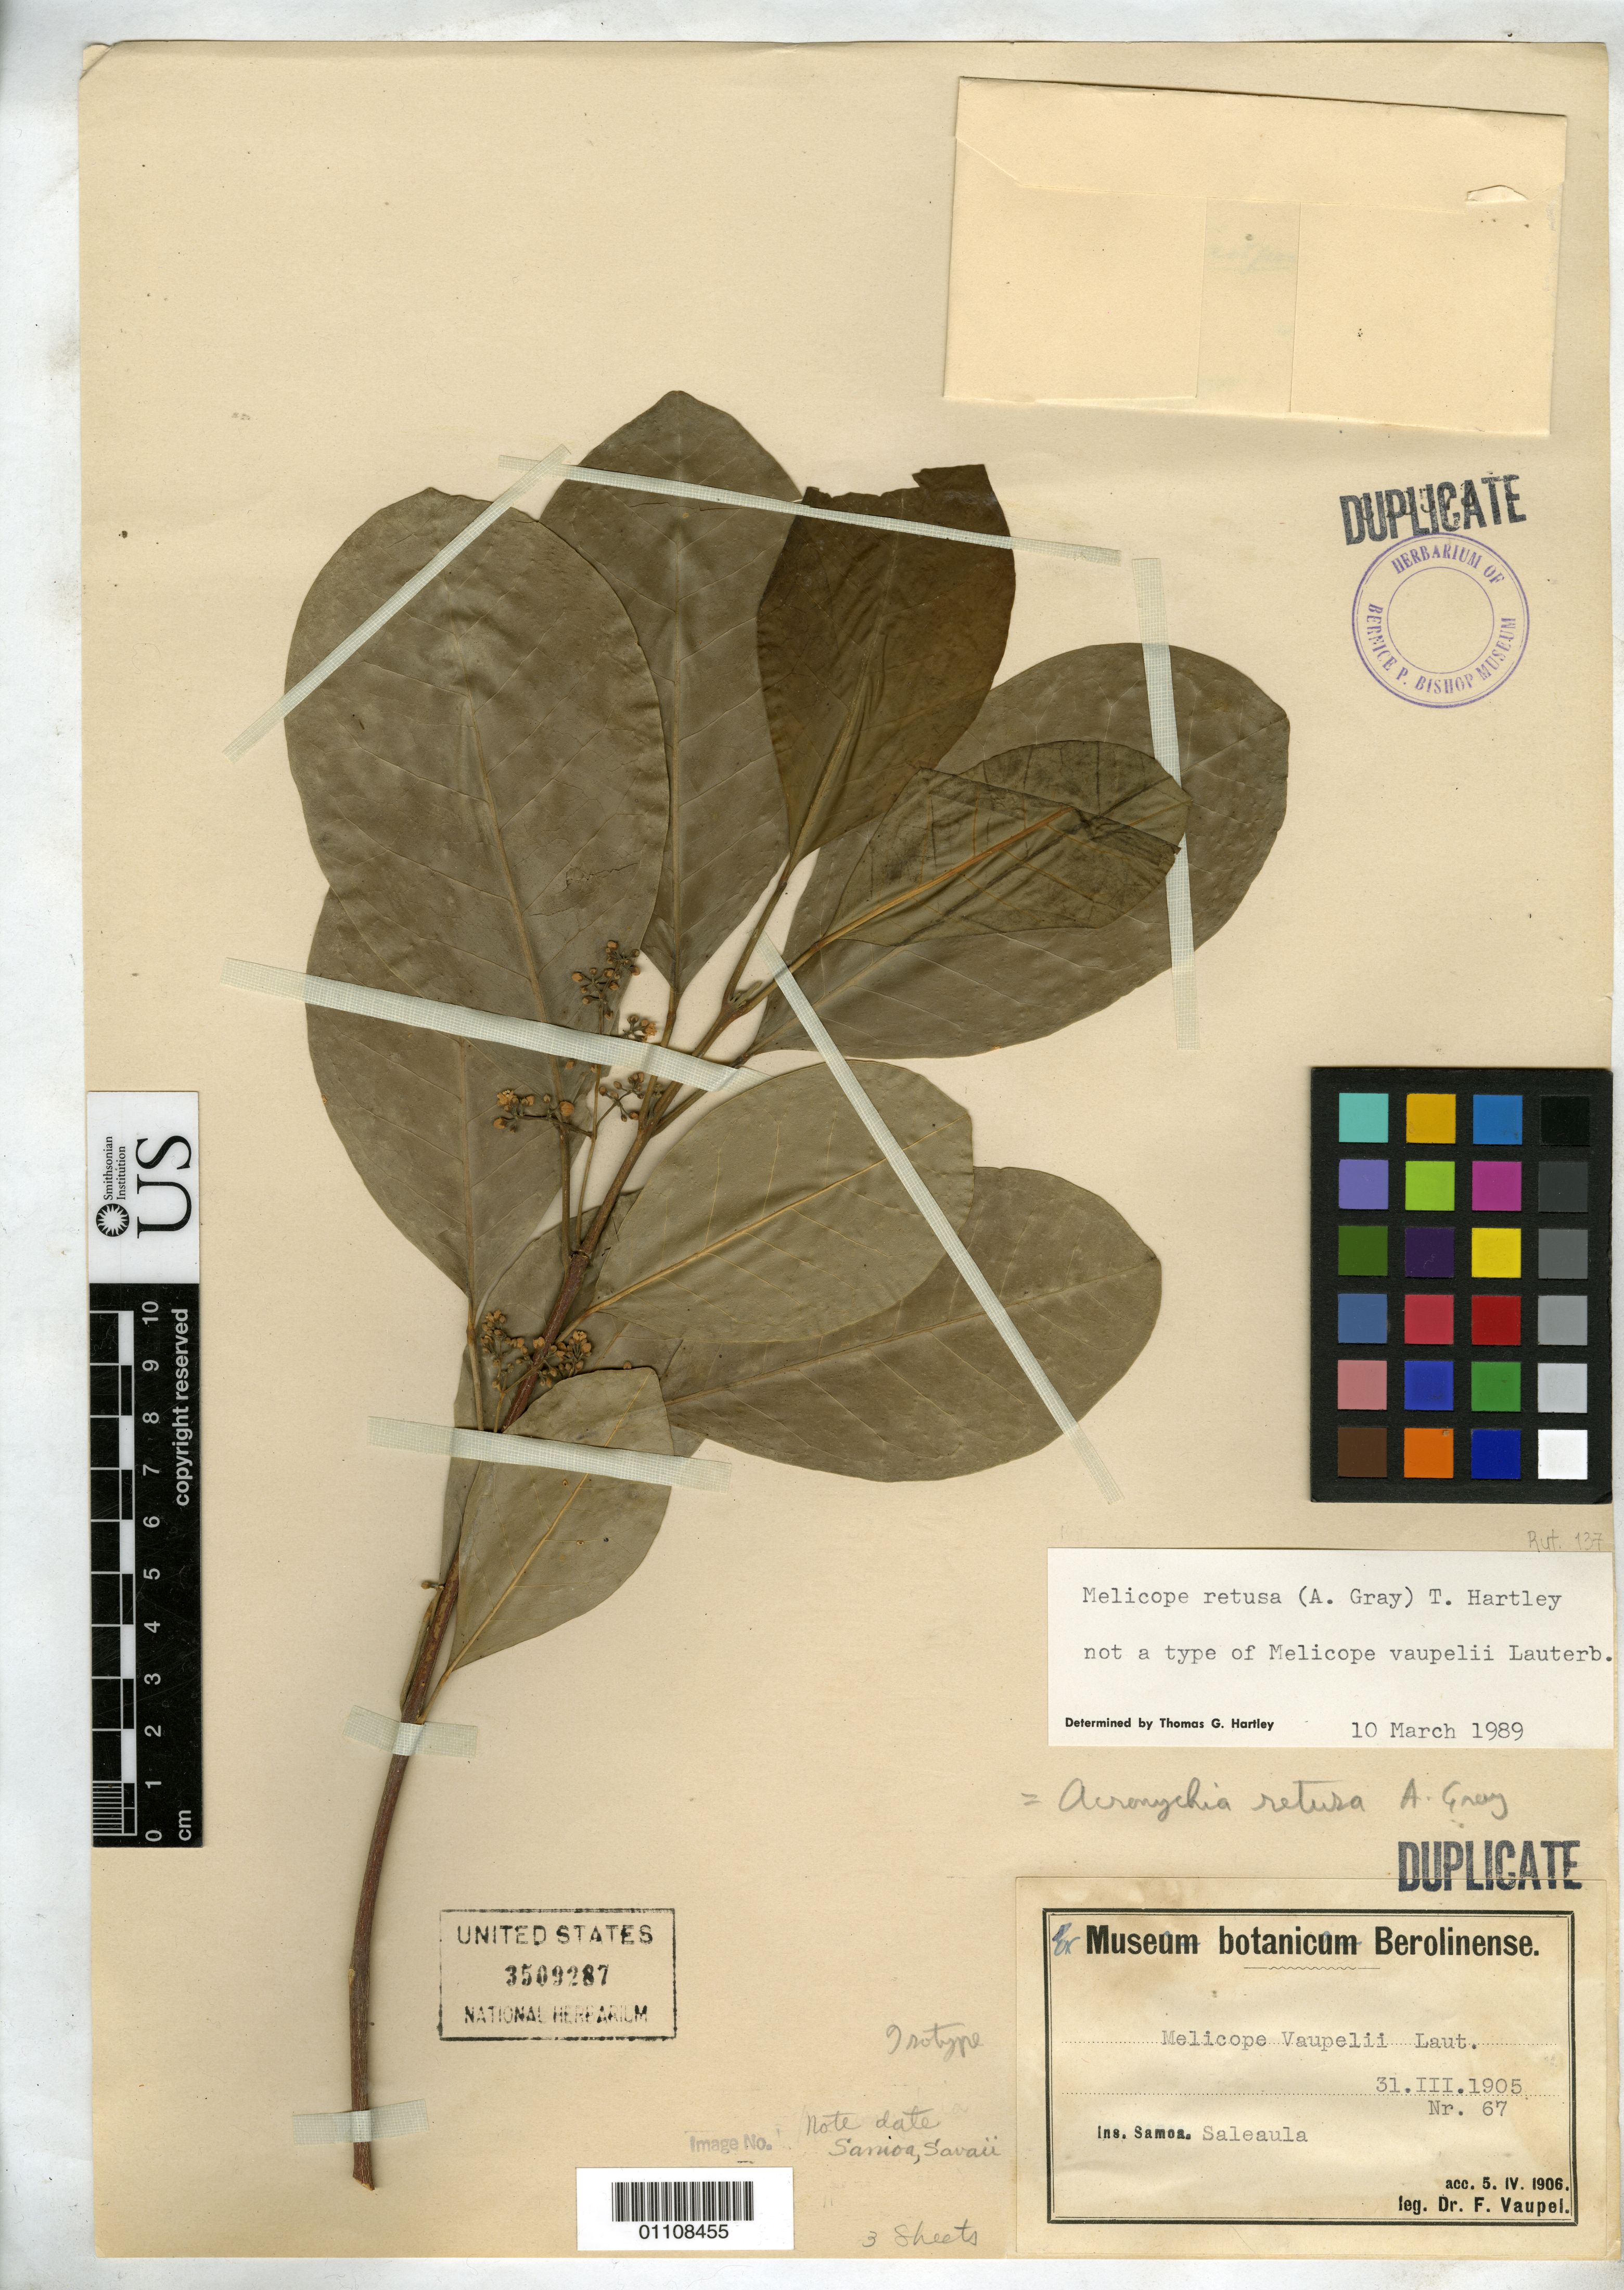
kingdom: Plantae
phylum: Tracheophyta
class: Magnoliopsida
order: Sapindales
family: Rutaceae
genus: Melicope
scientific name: Melicope vaupelii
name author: Lauterb.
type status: Possible Type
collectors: F. Vaupel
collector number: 67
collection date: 1905-03-31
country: Samoa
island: Savai'i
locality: Saleaula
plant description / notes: Possibly original material but dubiously type collection. According to protologue & holotype (B), type was collected 8 Aug. 1905.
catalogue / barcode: US 3509287